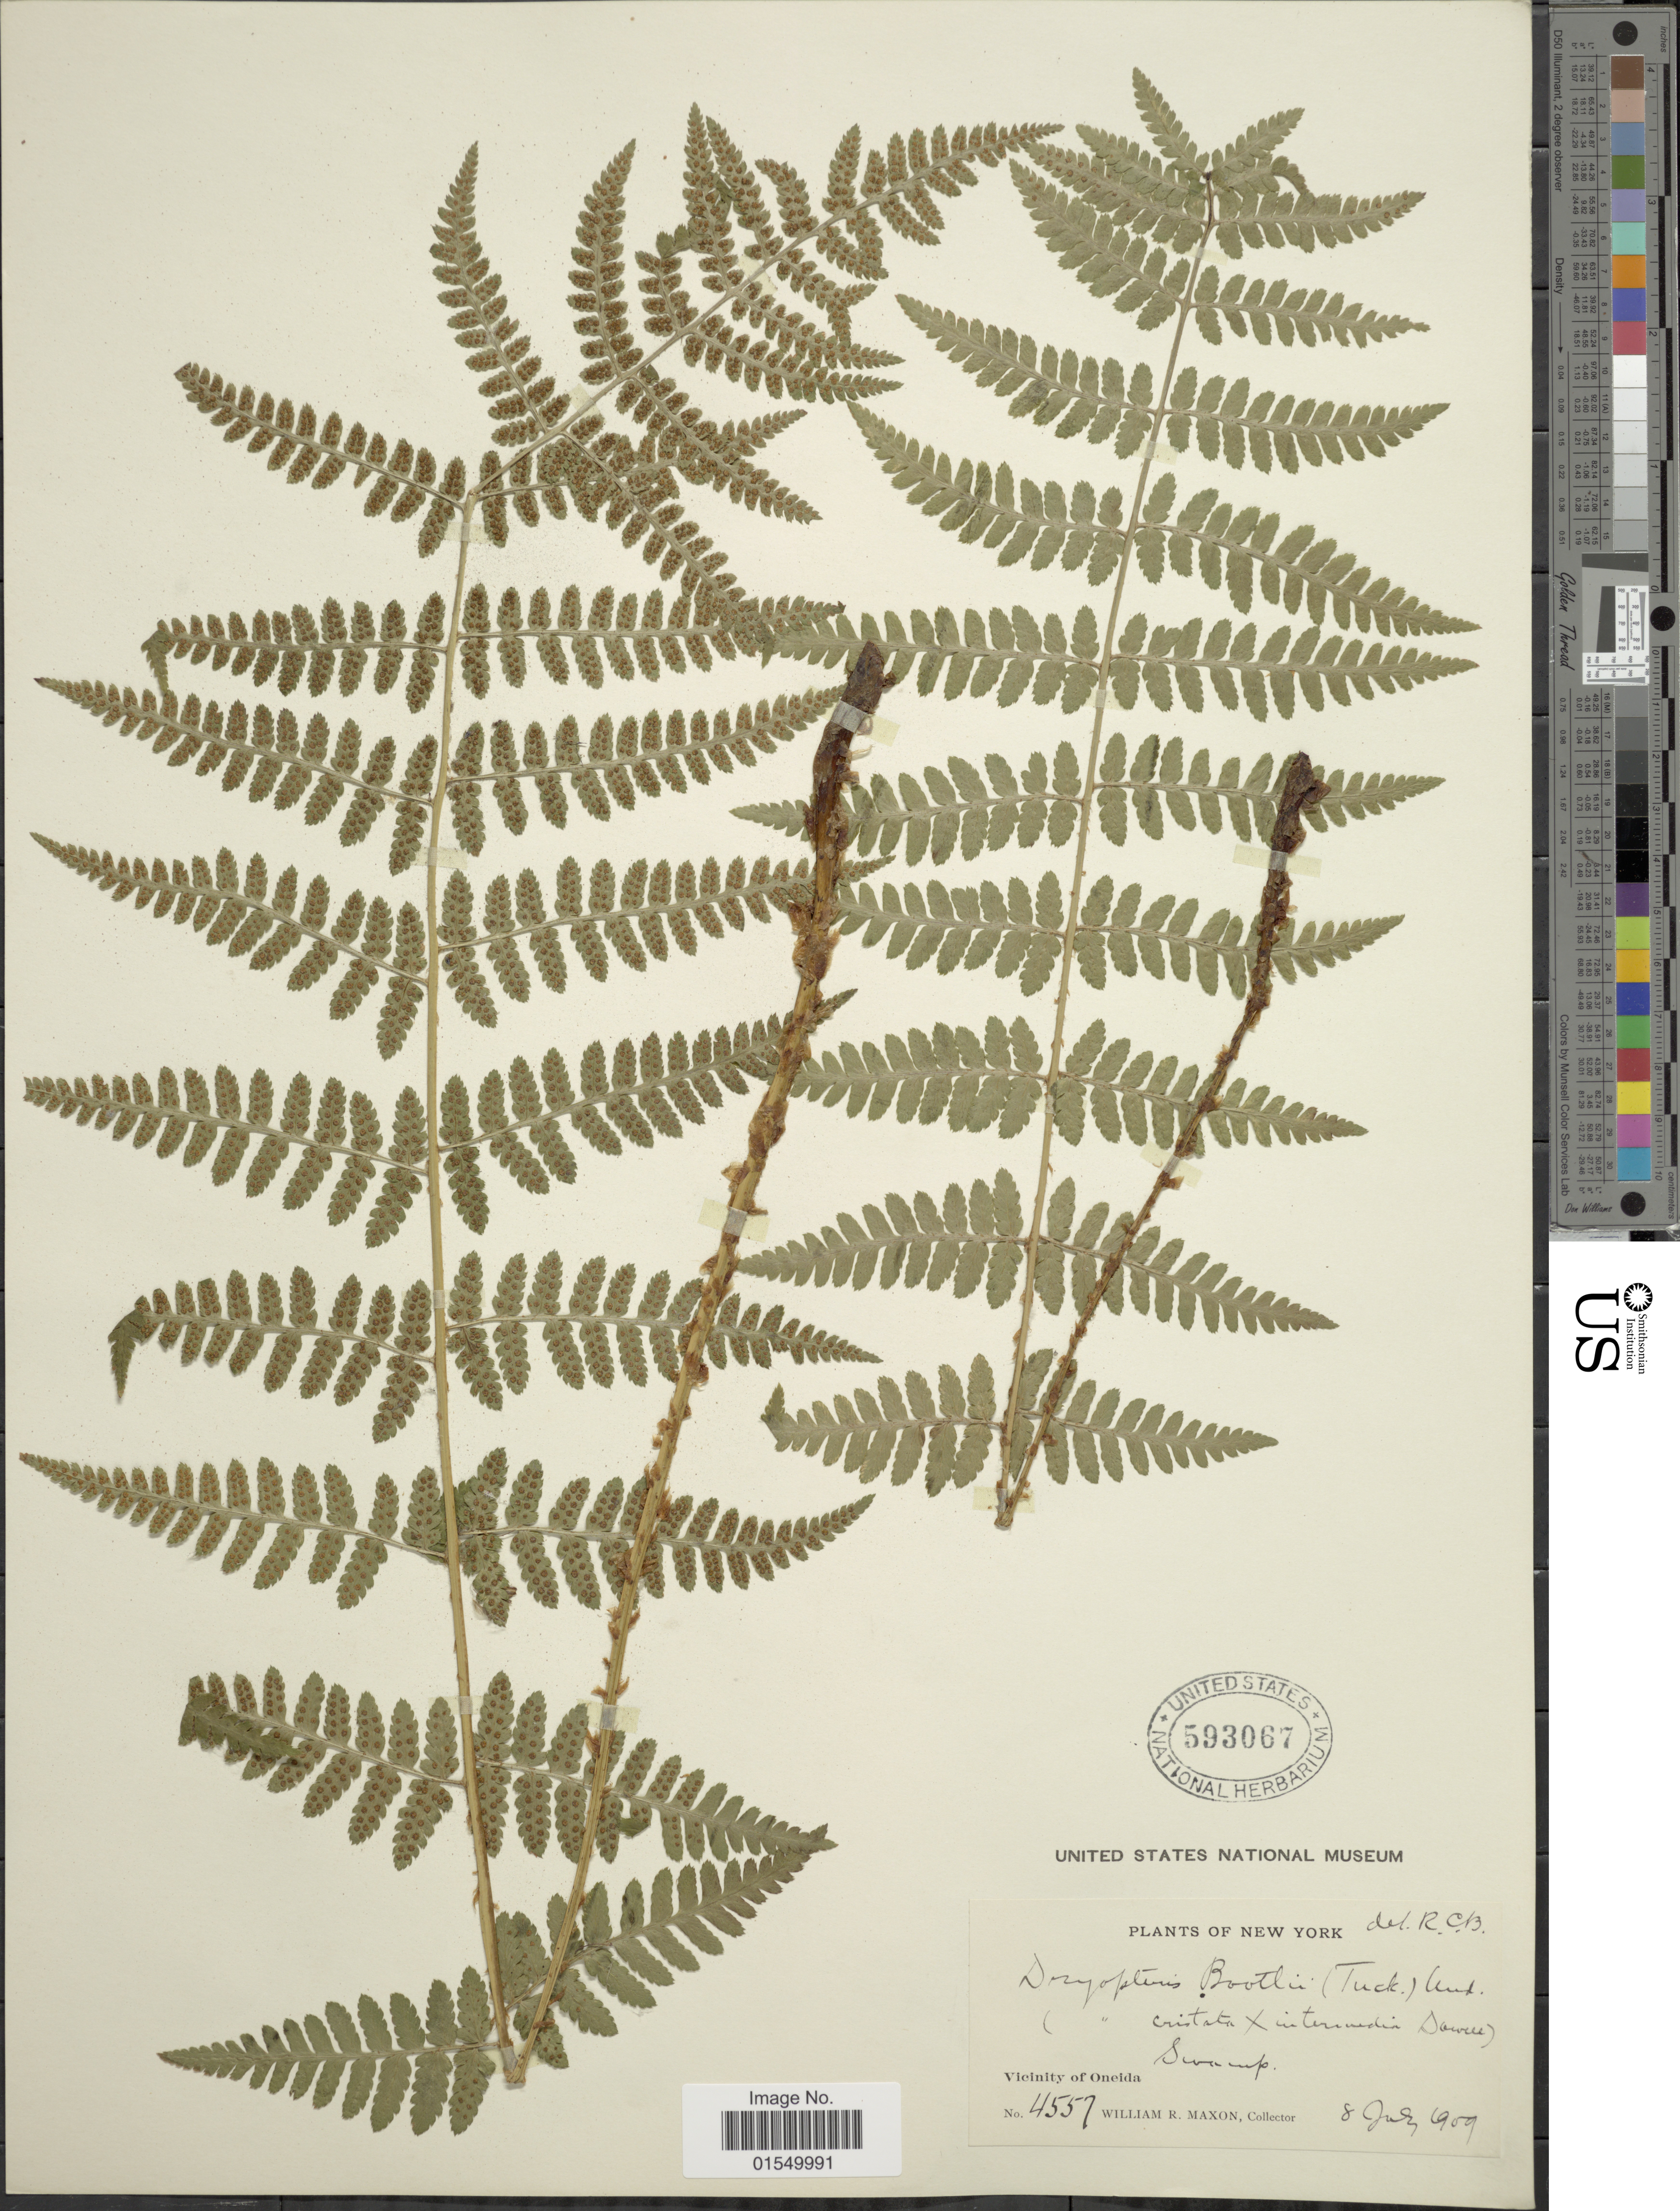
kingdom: Plantae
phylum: Tracheophyta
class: Polypodiopsida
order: Polypodiales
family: Dryopteridaceae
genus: Dryopteris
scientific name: Dryopteris x boottii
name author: Underw.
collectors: W. R. Maxon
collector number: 4557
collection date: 1909-07-08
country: United States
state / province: New York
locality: Vicinity of Oneida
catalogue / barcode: US 593067